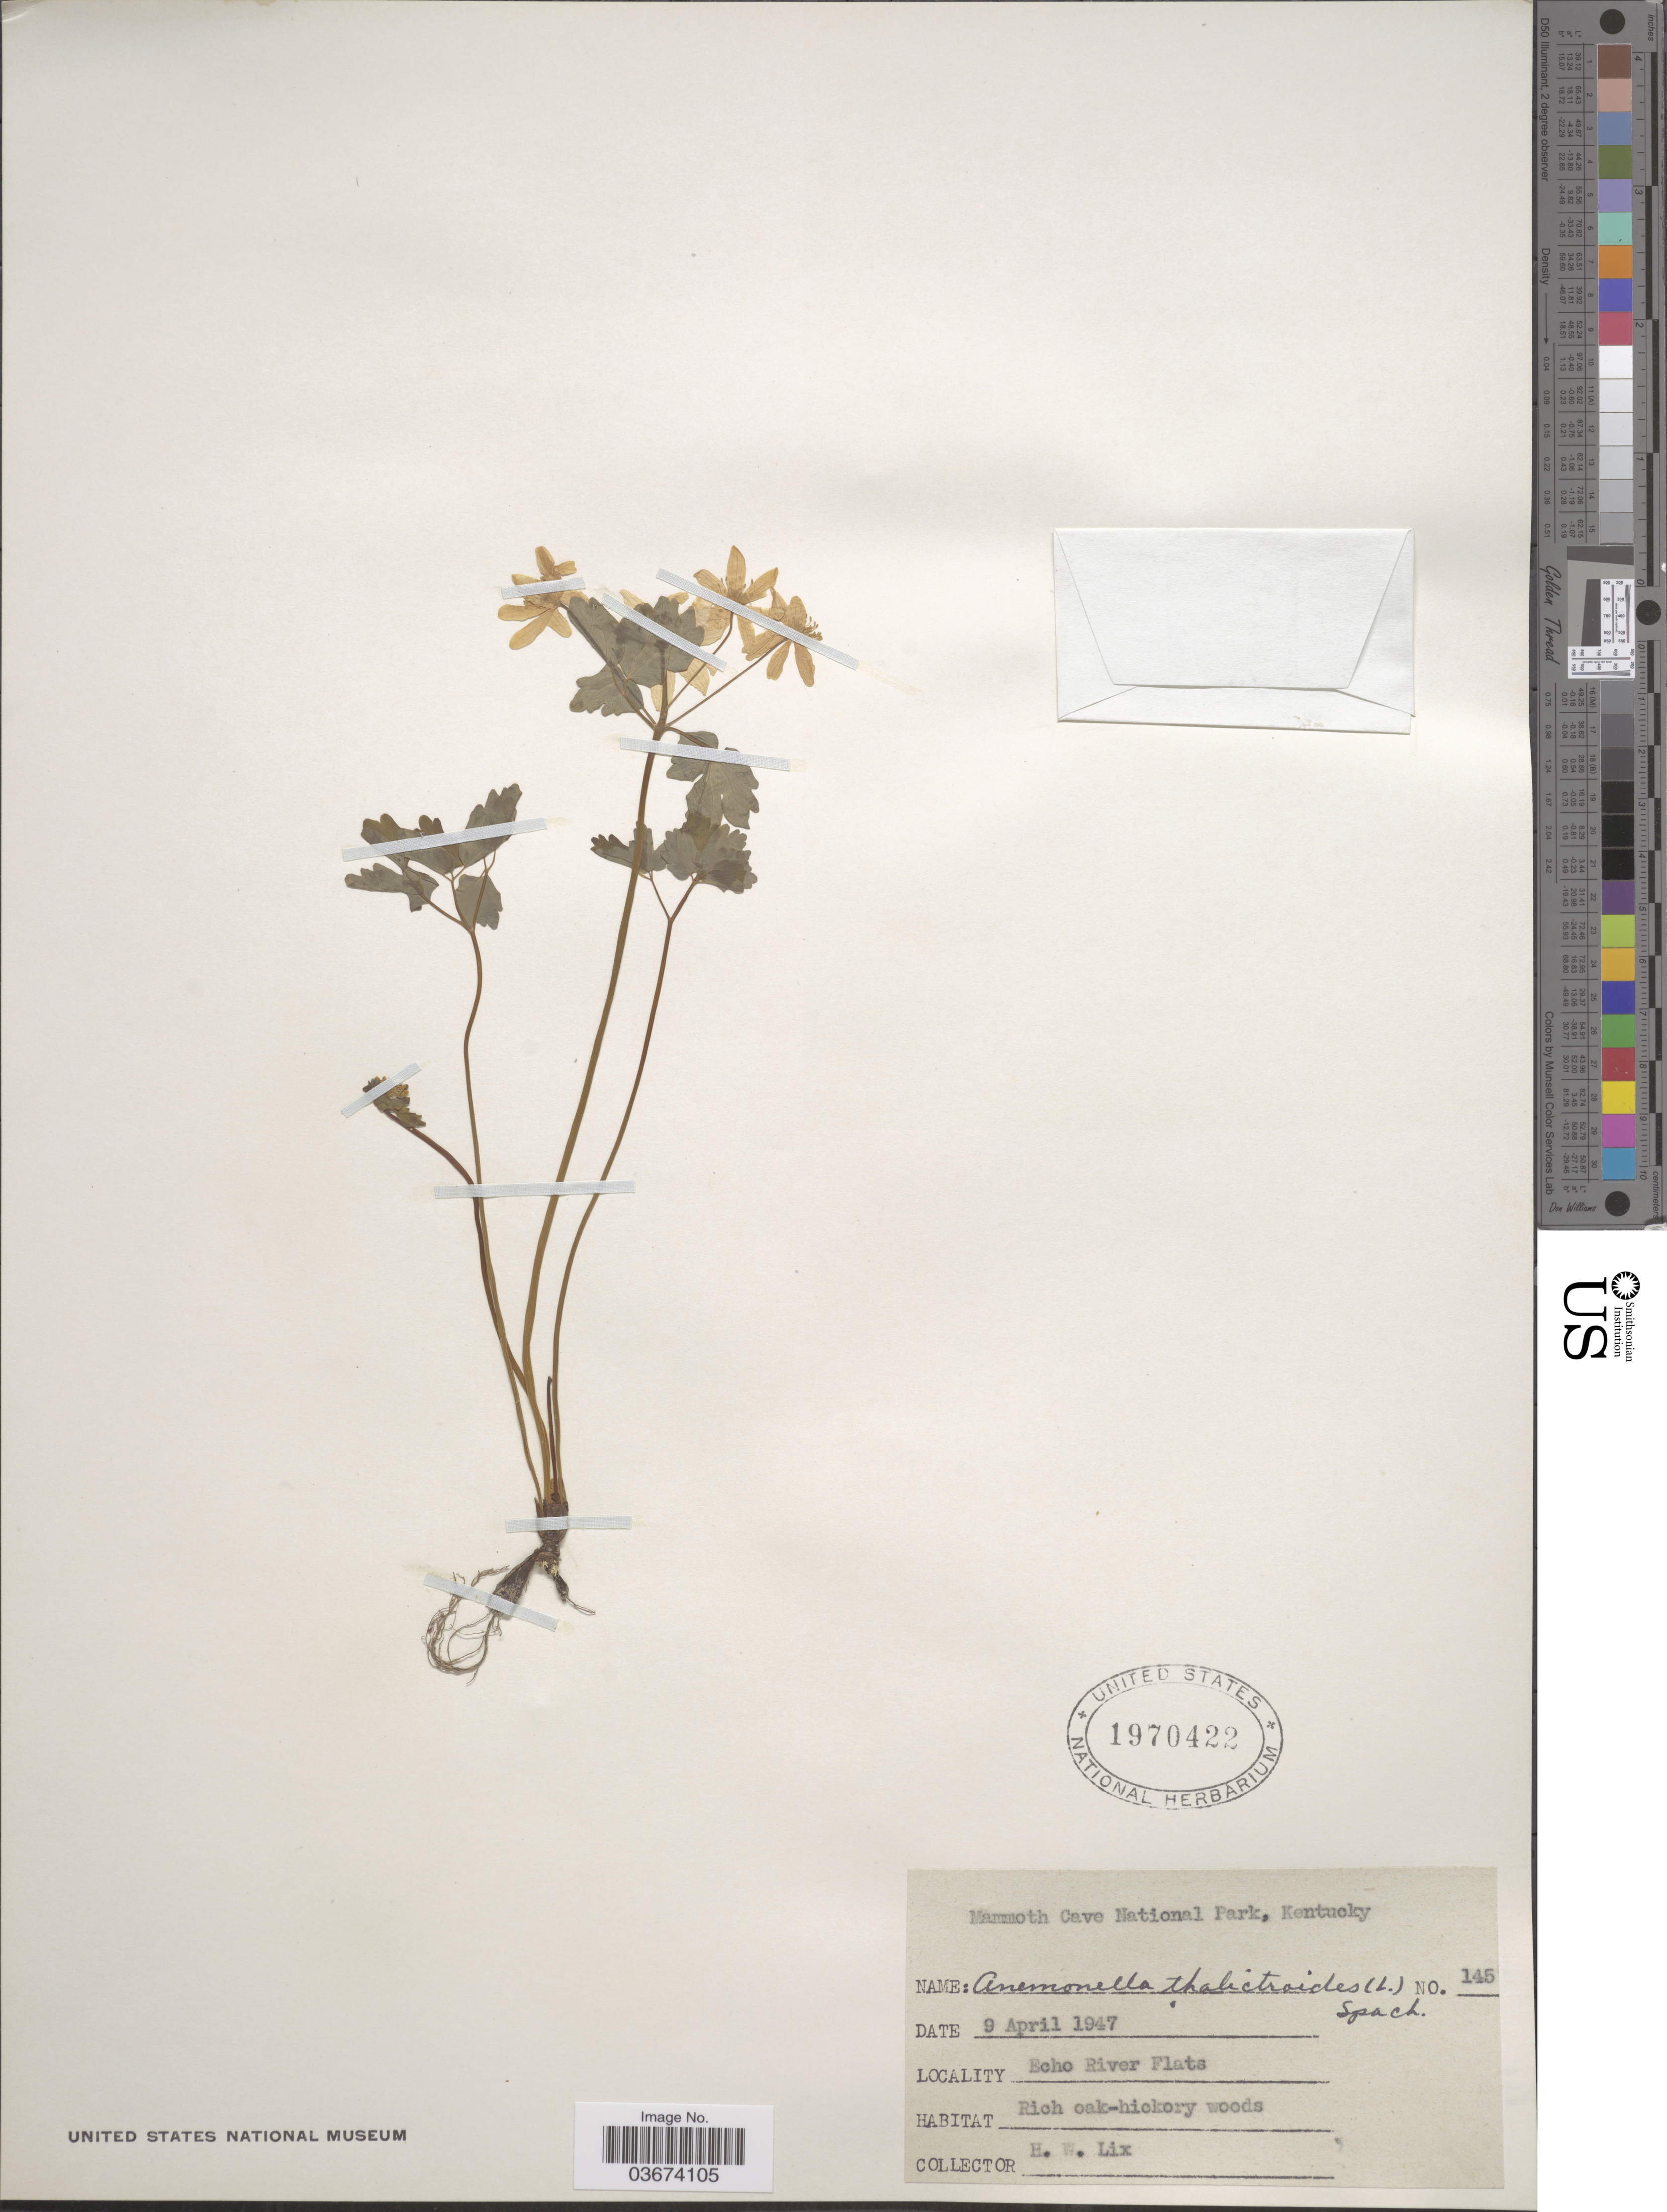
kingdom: Plantae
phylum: Tracheophyta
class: Magnoliopsida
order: Ranunculales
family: Ranunculaceae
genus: Thalictrum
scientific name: Thalictrum thalictroides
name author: (L.) A.J. Eames & B. Boivin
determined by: Strong, M. T., (US), Smithsonian Institution - National Museum of Natural History (UNITED STATES)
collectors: H. W. Lix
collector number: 145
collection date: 1947-04-09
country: United States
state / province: Kentucky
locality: Mammoth Cave National Park. Echo River Flats.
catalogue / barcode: US 1970422